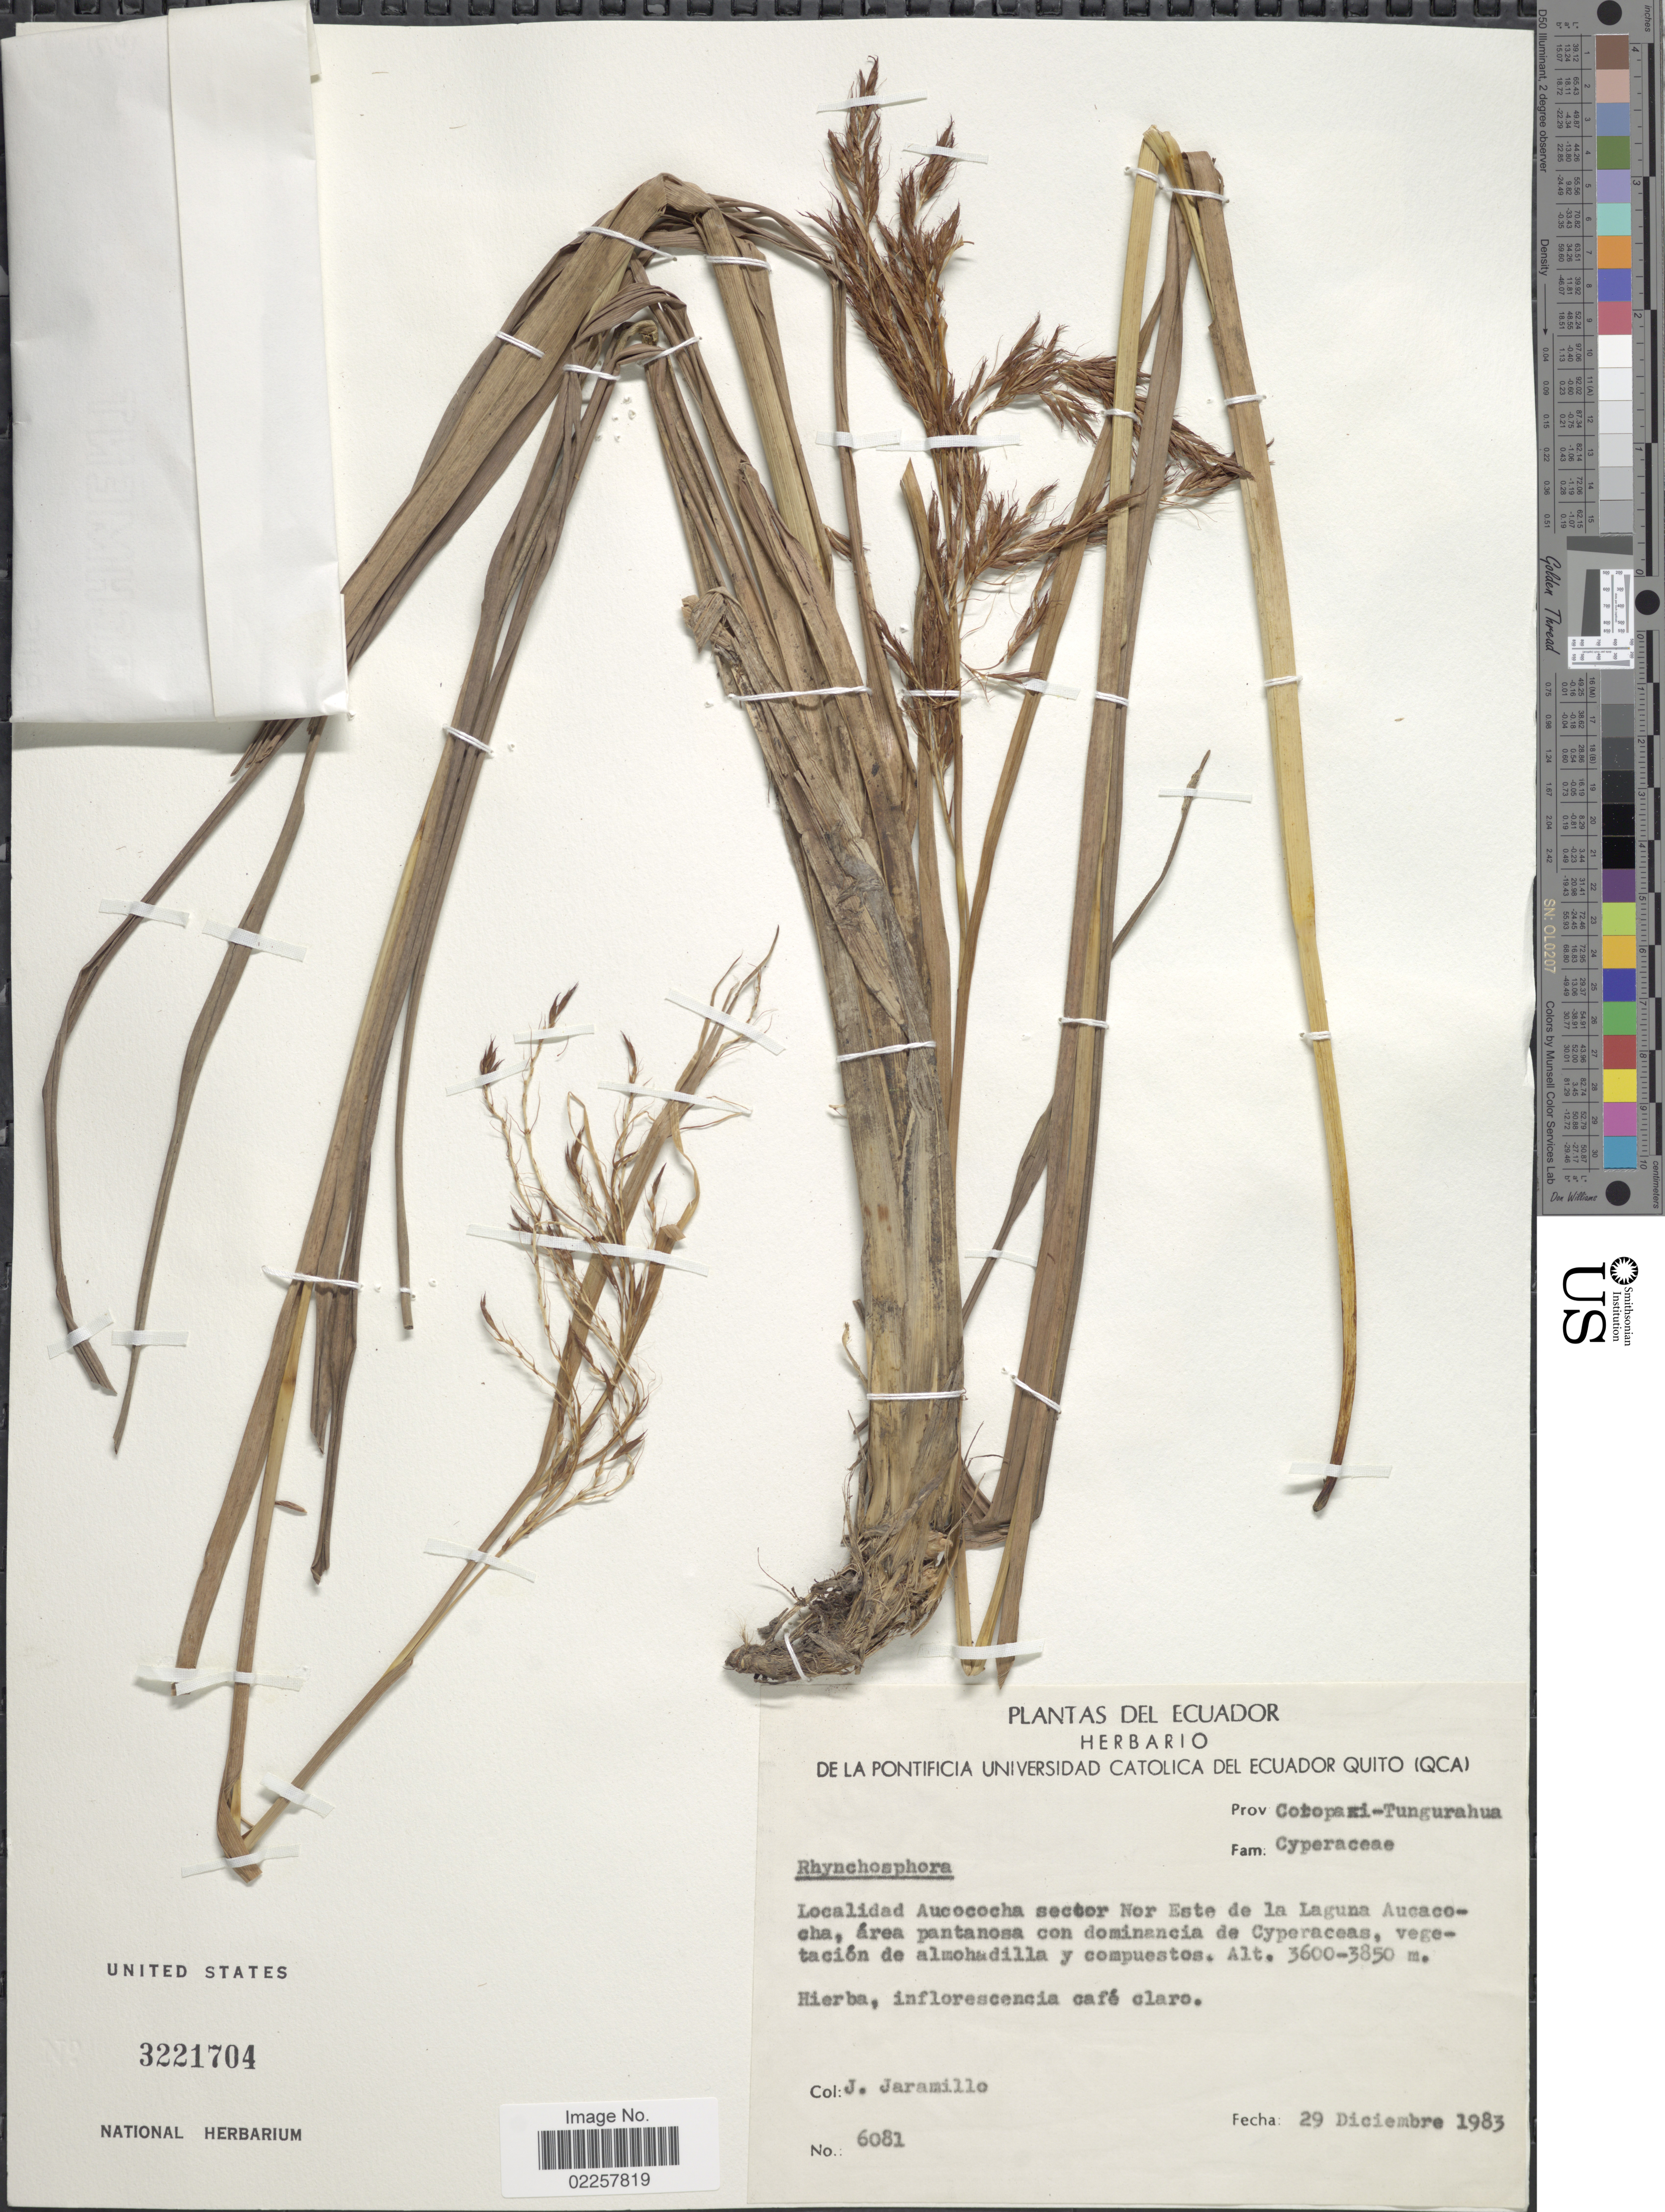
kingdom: Plantae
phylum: Tracheophyta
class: Liliopsida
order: Poales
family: Cyperaceae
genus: Rhynchospora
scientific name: Rhynchospora sp.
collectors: J. Jaramillo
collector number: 6081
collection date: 1983-12-29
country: Ecuador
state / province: Cotopaxi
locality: Prov. Cotopaxi-Tungutahua, Localidad Aucococha sector Nor Este de la Laguna Aucacocha, area pantanosa con dominancia de Cyperaceas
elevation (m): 3600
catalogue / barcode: US 3221704